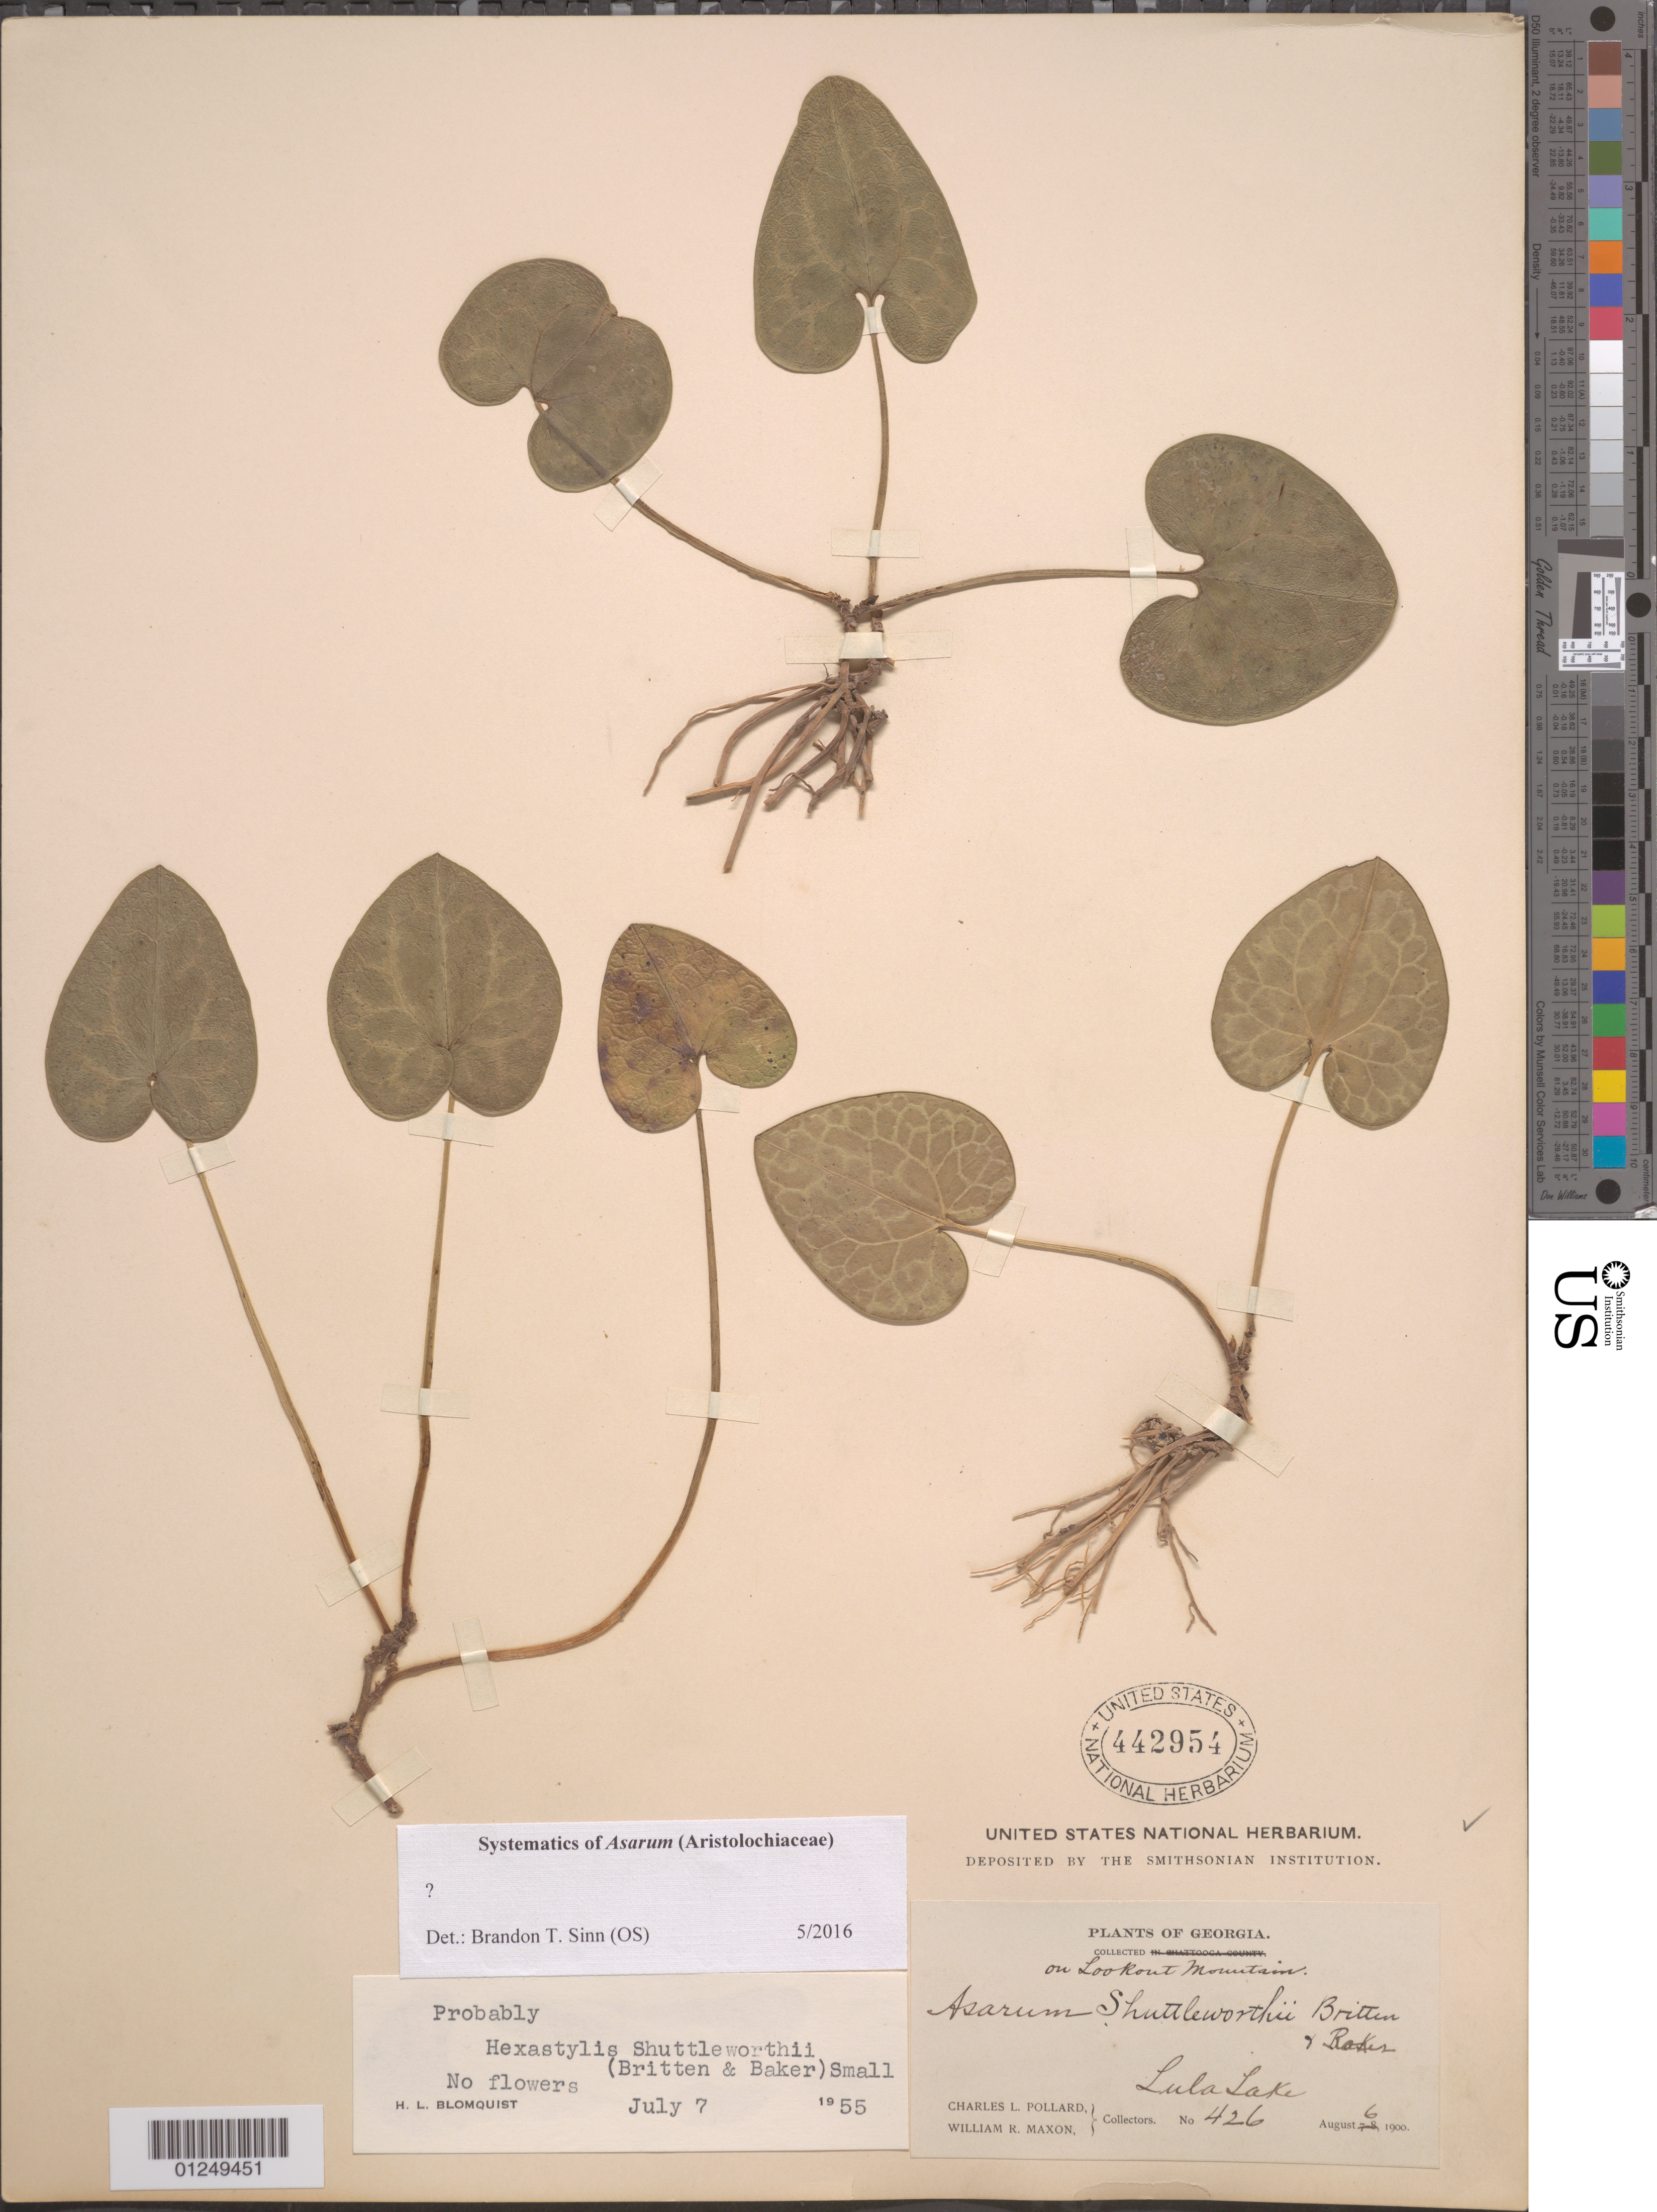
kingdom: Plantae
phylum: Tracheophyta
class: Magnoliopsida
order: Piperales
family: Aristolochiaceae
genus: Hexastylis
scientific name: Hexastylis shuttleworthii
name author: (Britton & Baker f.) Small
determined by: Blomquist, H. L.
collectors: C. L. Pollard & W. R. Maxon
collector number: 426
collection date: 1900-08-06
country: United States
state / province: Georgia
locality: Lula Lake on Lookout Mountain.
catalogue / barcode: US 442954